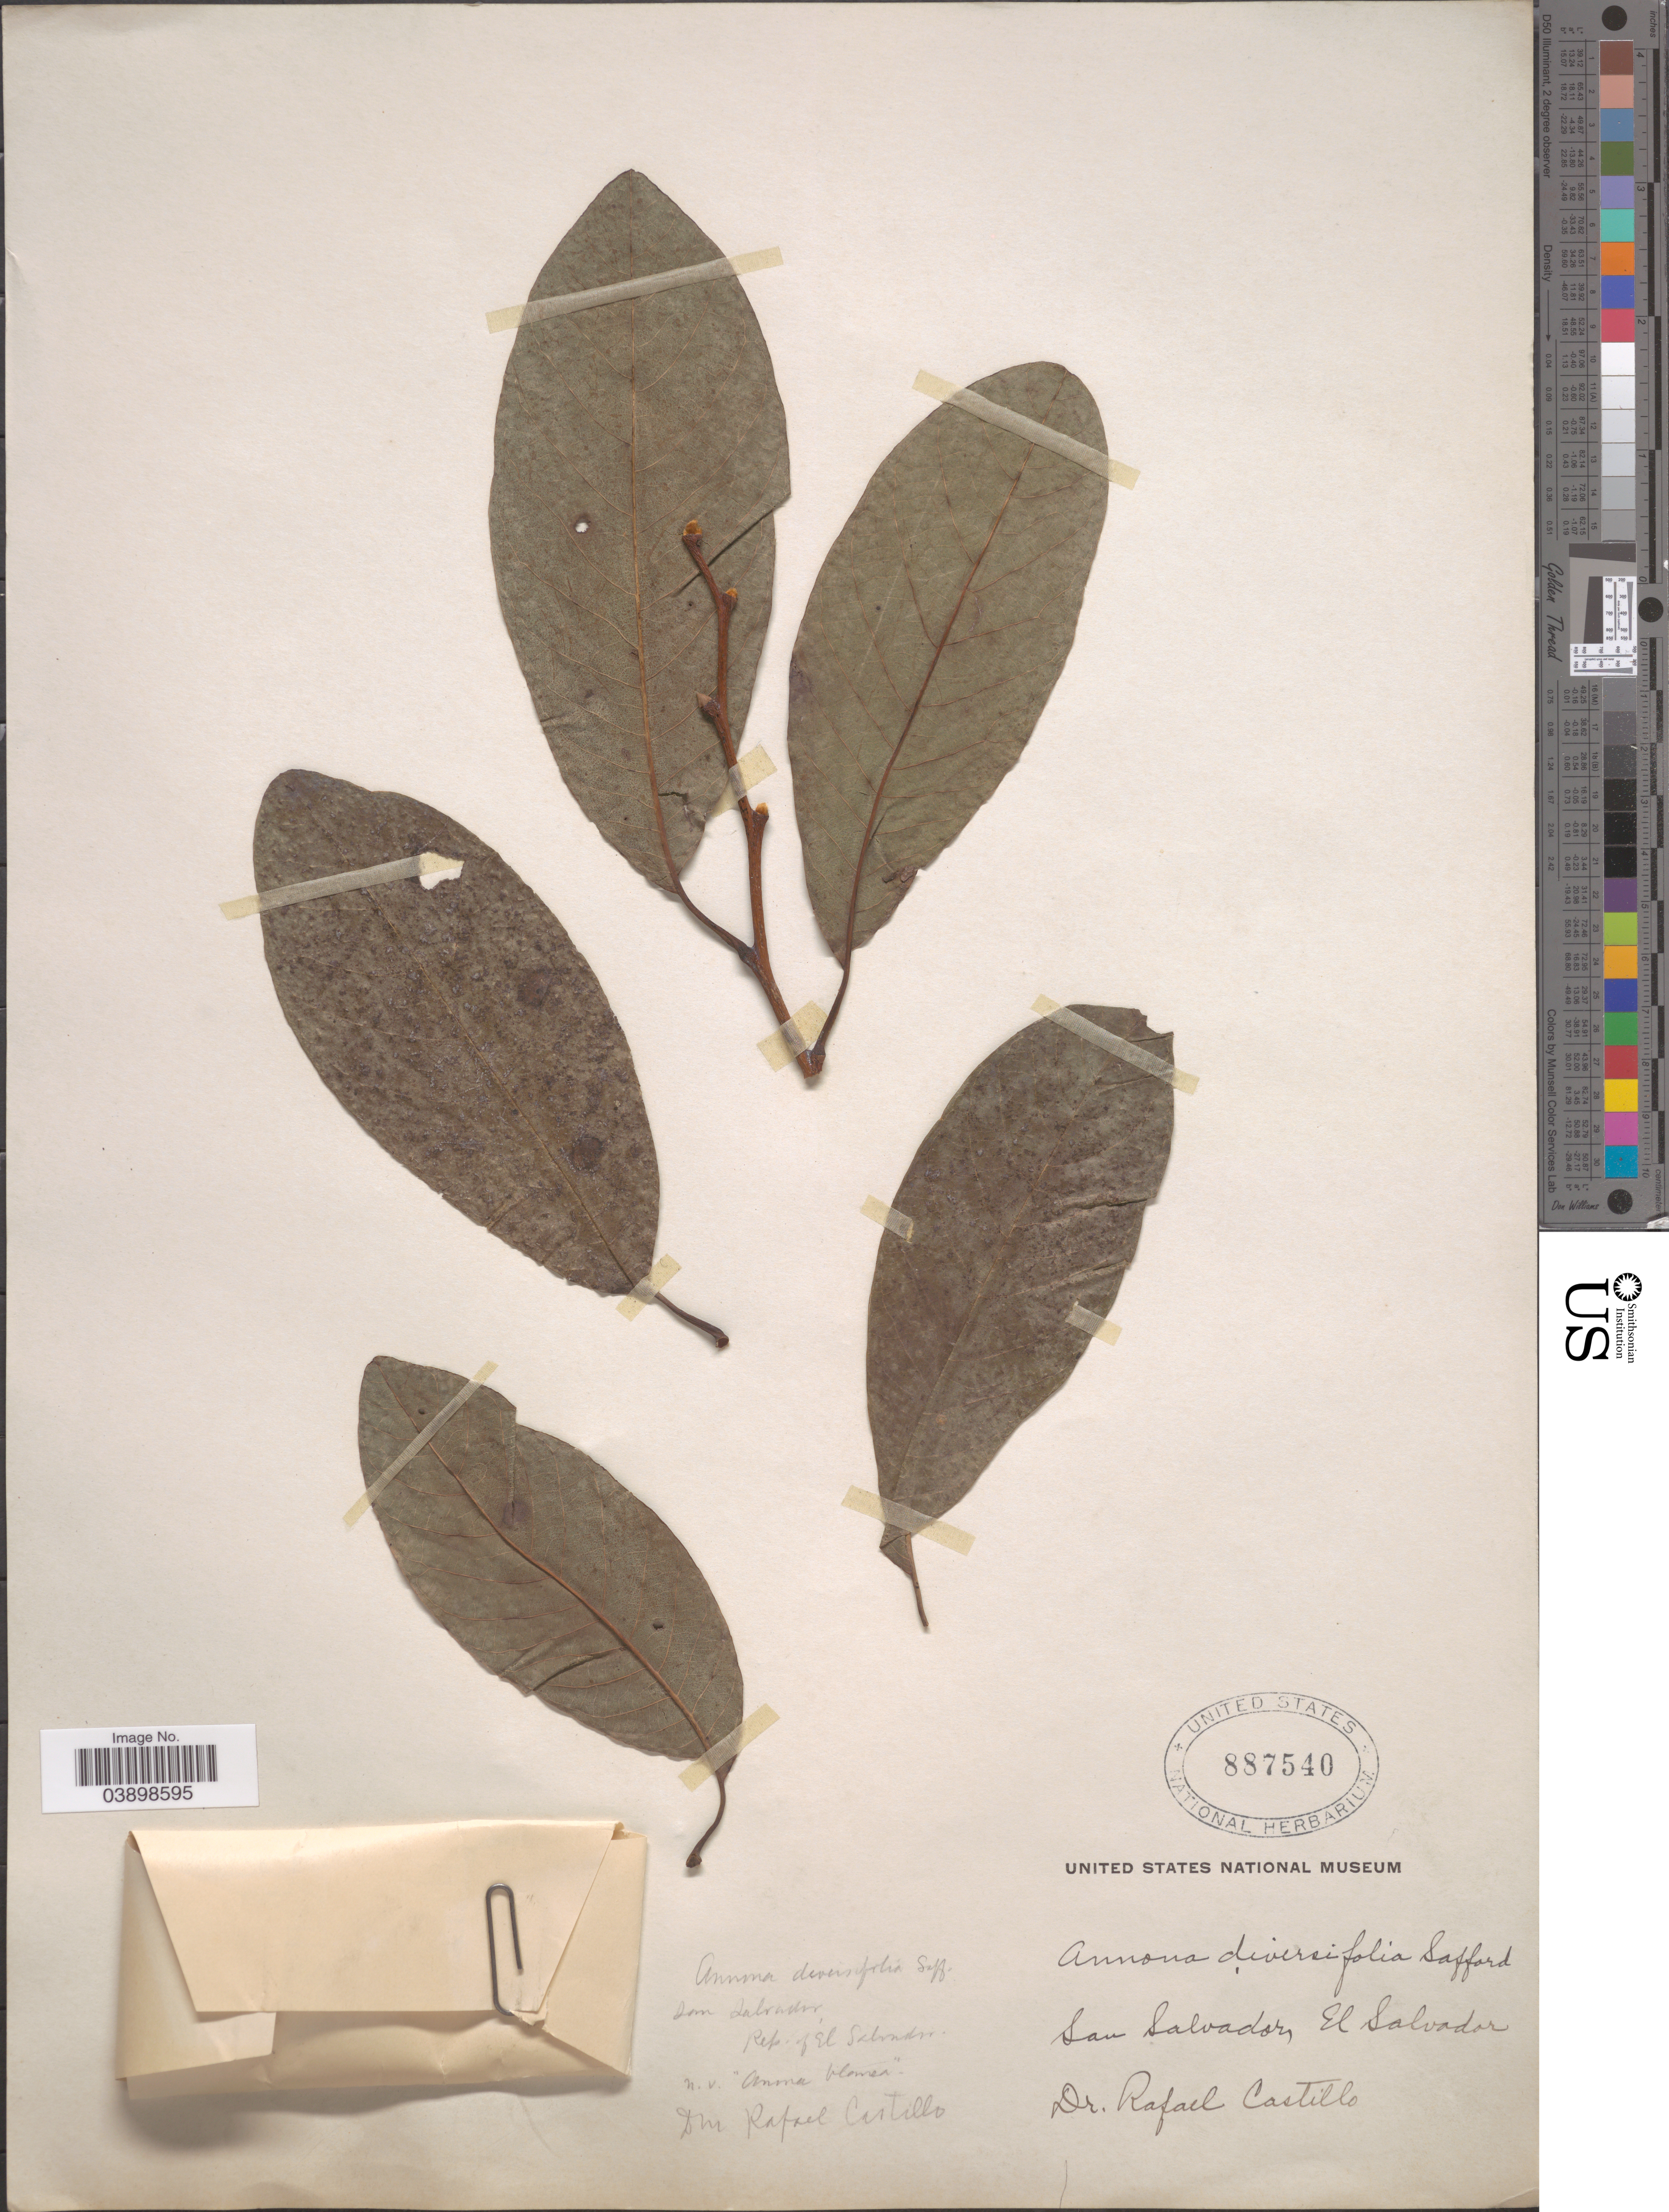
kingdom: Plantae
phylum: Tracheophyta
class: Magnoliopsida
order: Magnoliales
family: Annonaceae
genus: Annona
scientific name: Annona diversifolia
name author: Saff.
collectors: R. Castillo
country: El Salvador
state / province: San Salvador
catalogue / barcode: US 887540